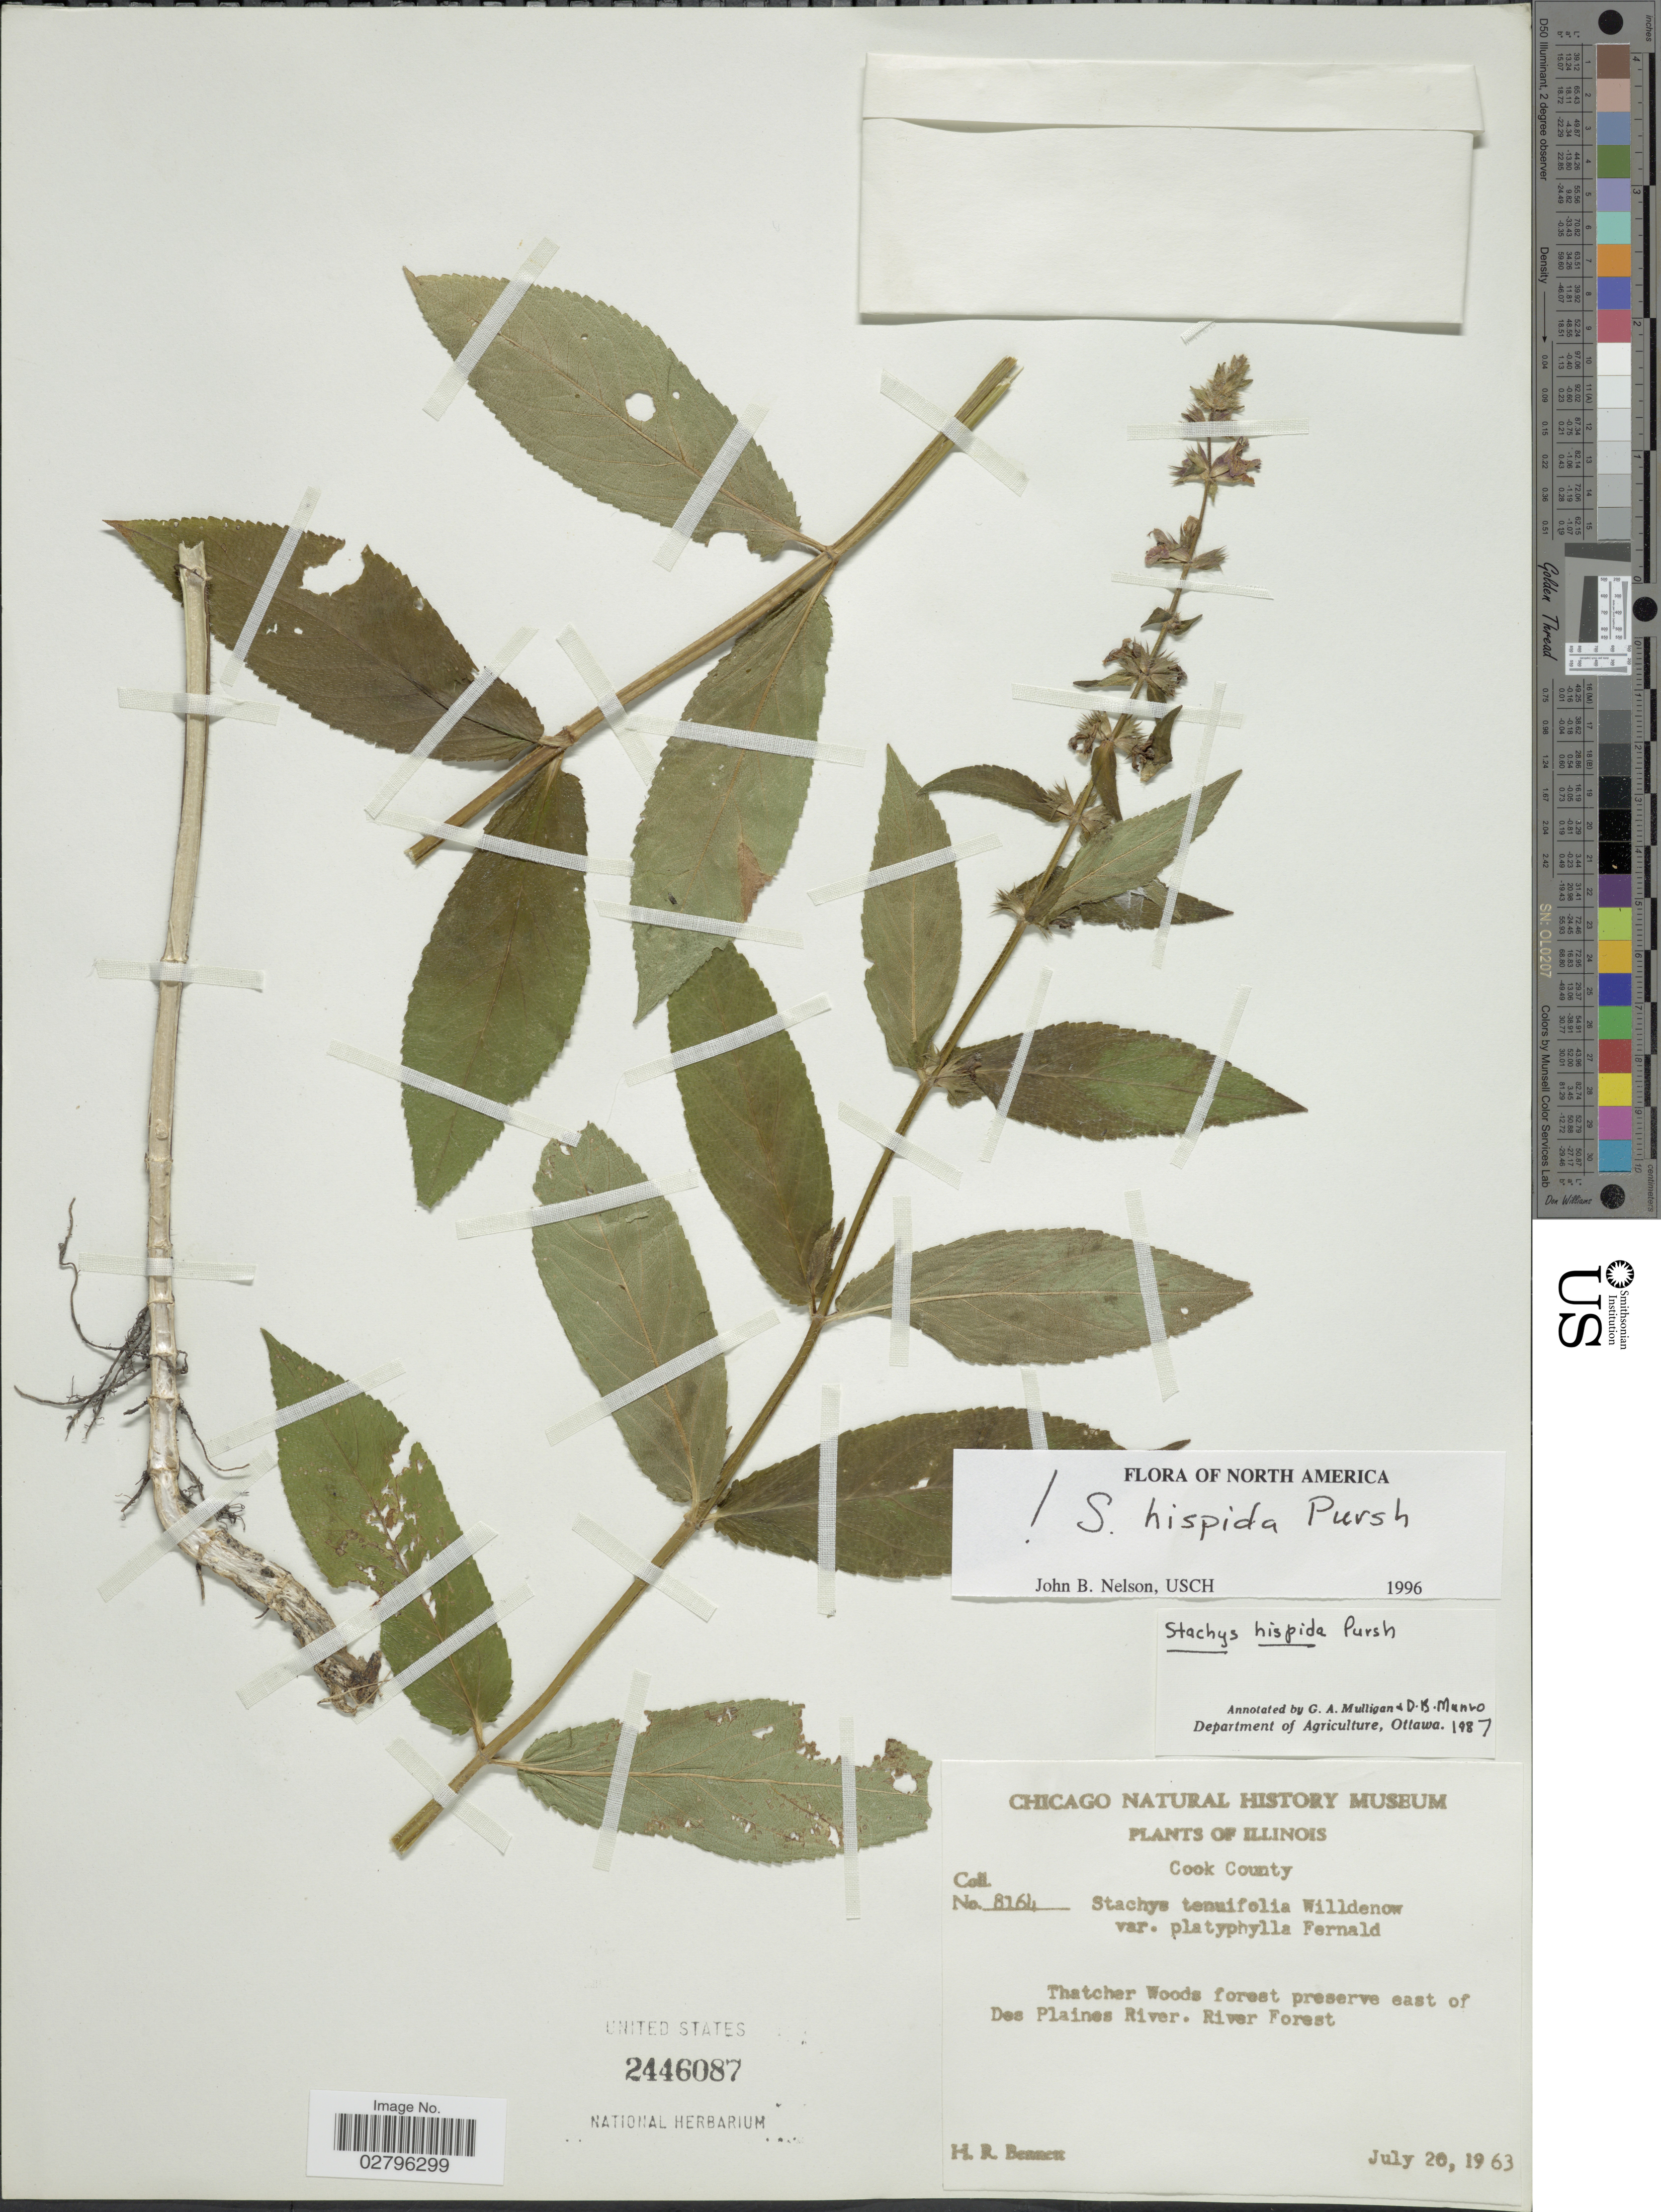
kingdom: Plantae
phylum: Tracheophyta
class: Magnoliopsida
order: Lamiales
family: Lamiaceae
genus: Stachys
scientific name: Stachys hispida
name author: Pursh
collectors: H. R. Bennett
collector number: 8164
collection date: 1963-07-20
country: United States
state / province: Illinois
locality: Cook County. Thatcher Woods forest preserve east of Des Plaines River.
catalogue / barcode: US 2446087